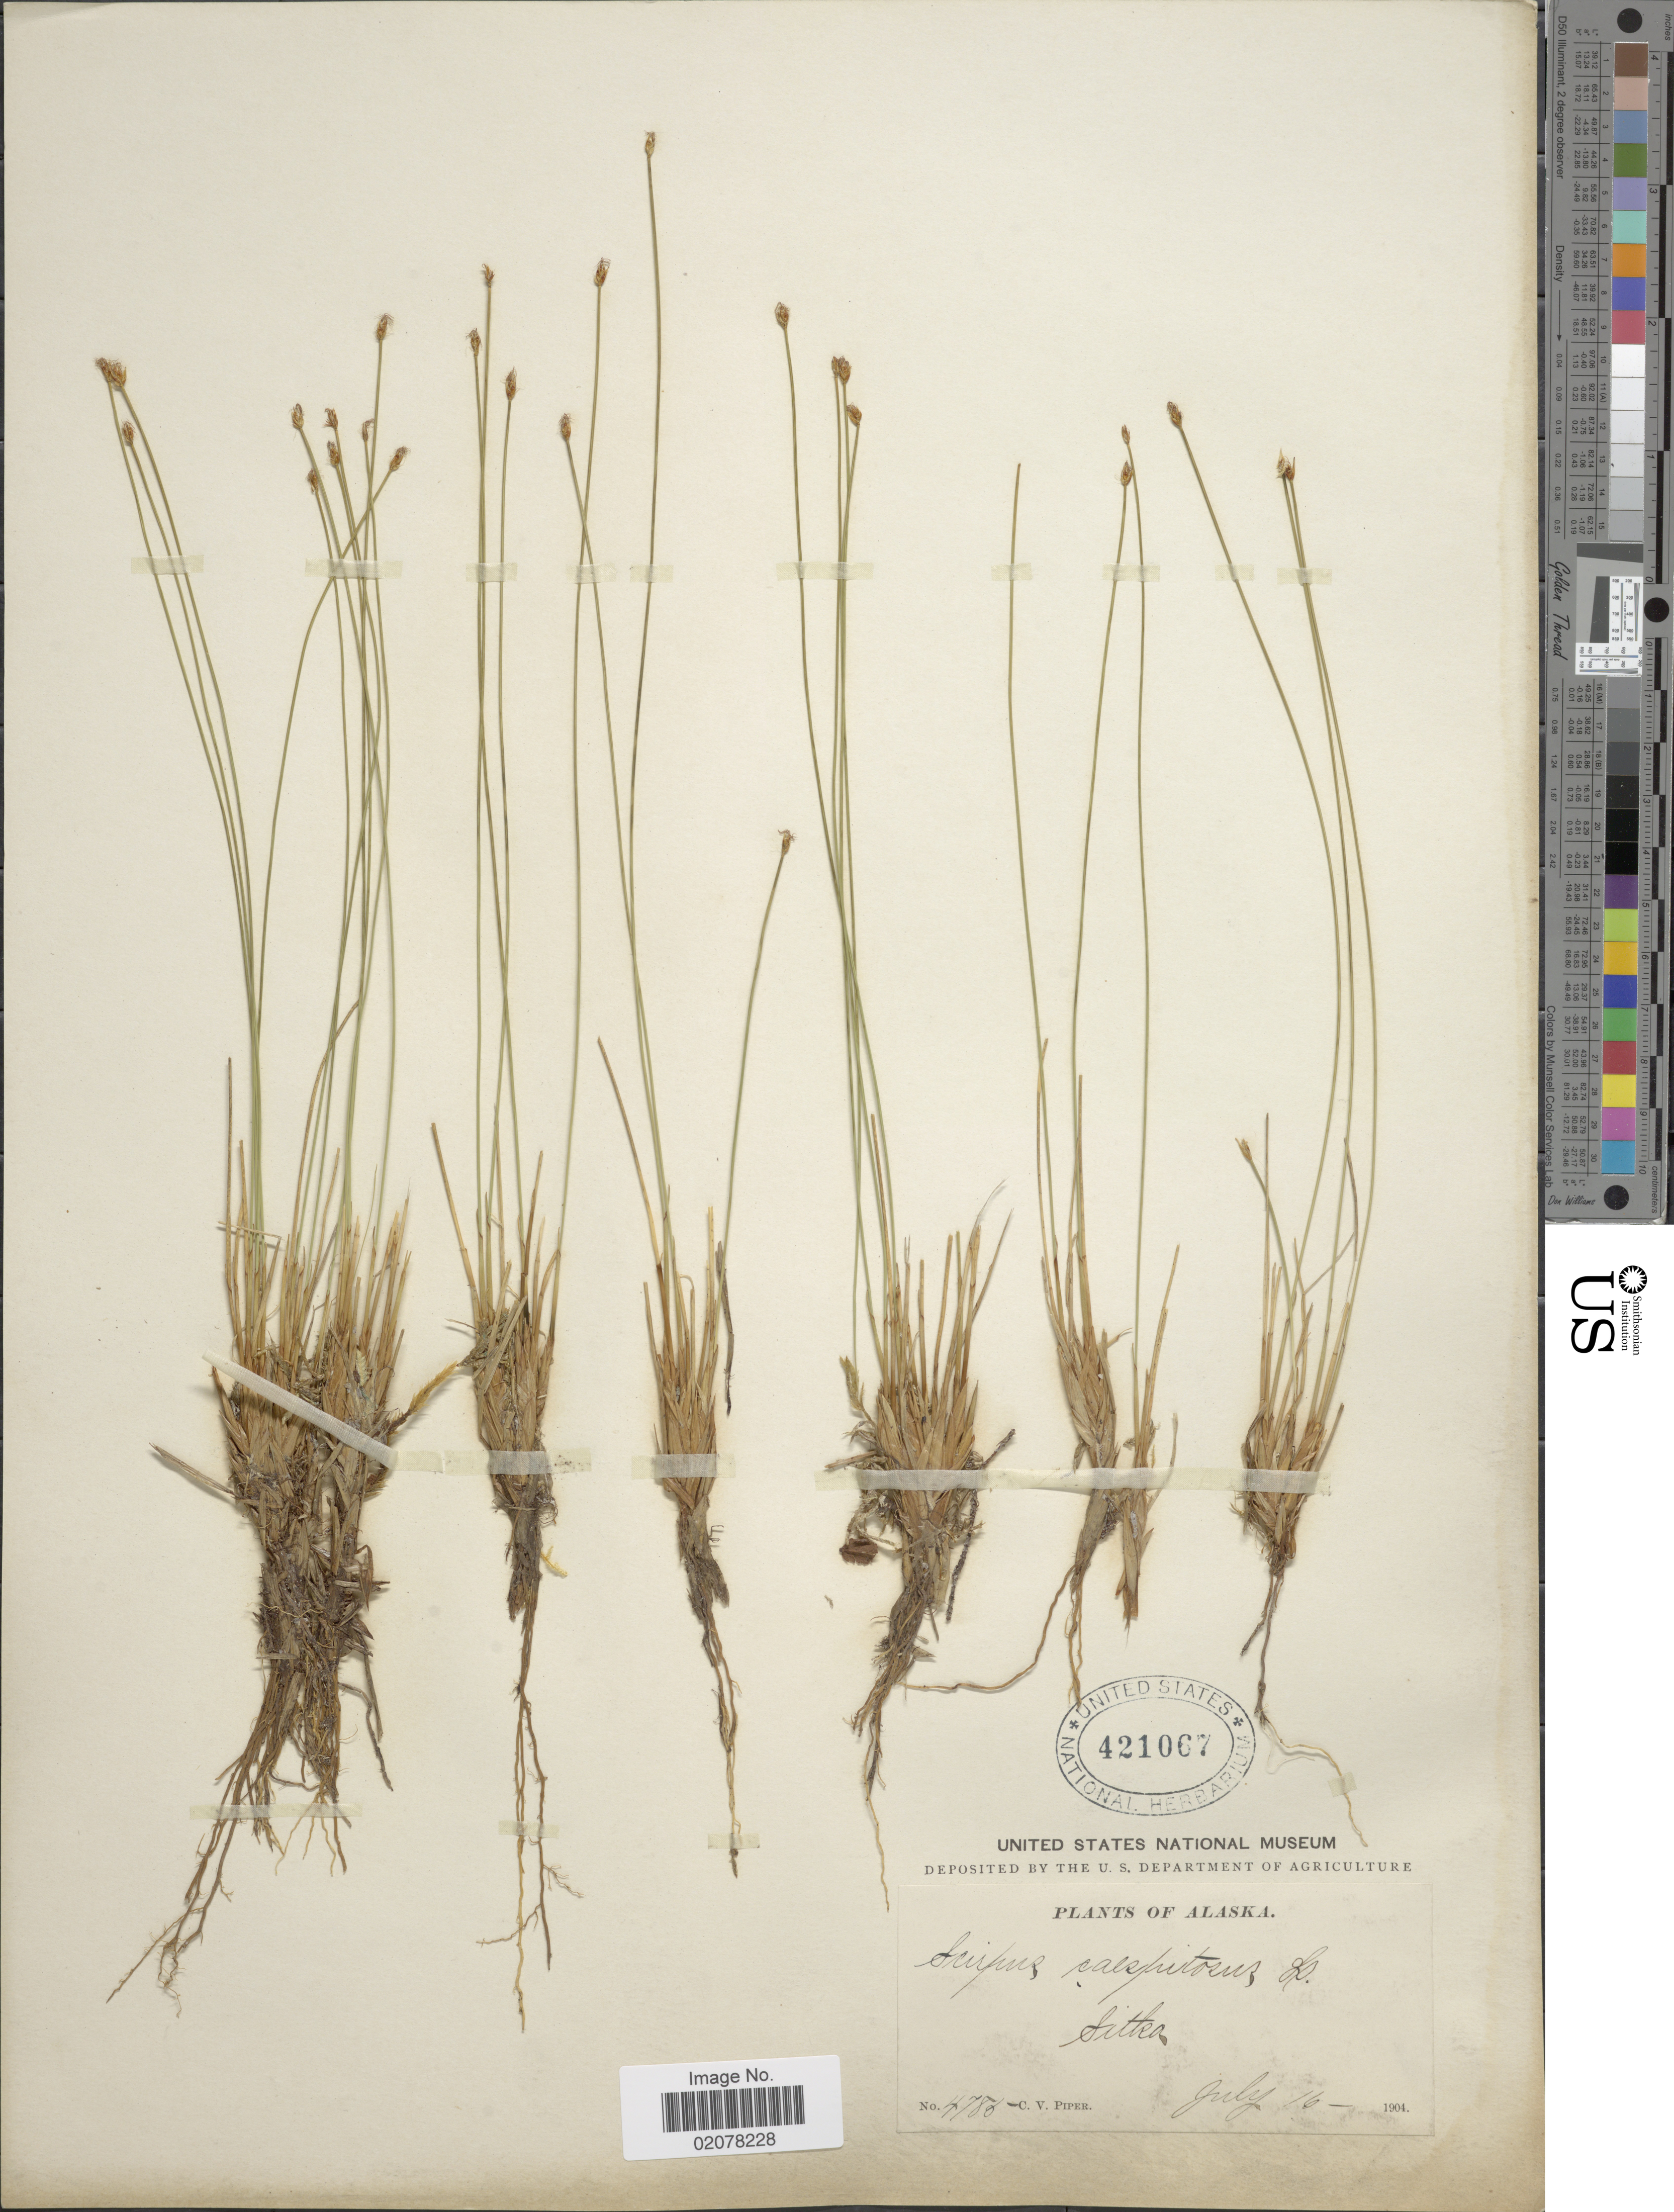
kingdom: Plantae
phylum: Tracheophyta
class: Liliopsida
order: Poales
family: Cyperaceae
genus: Trichophorum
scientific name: Trichophorum cespitosum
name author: (L.) Hartm.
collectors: C. V. Piper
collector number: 4785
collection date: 1904-07-16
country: United States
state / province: Alaska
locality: Sitka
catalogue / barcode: US 421067